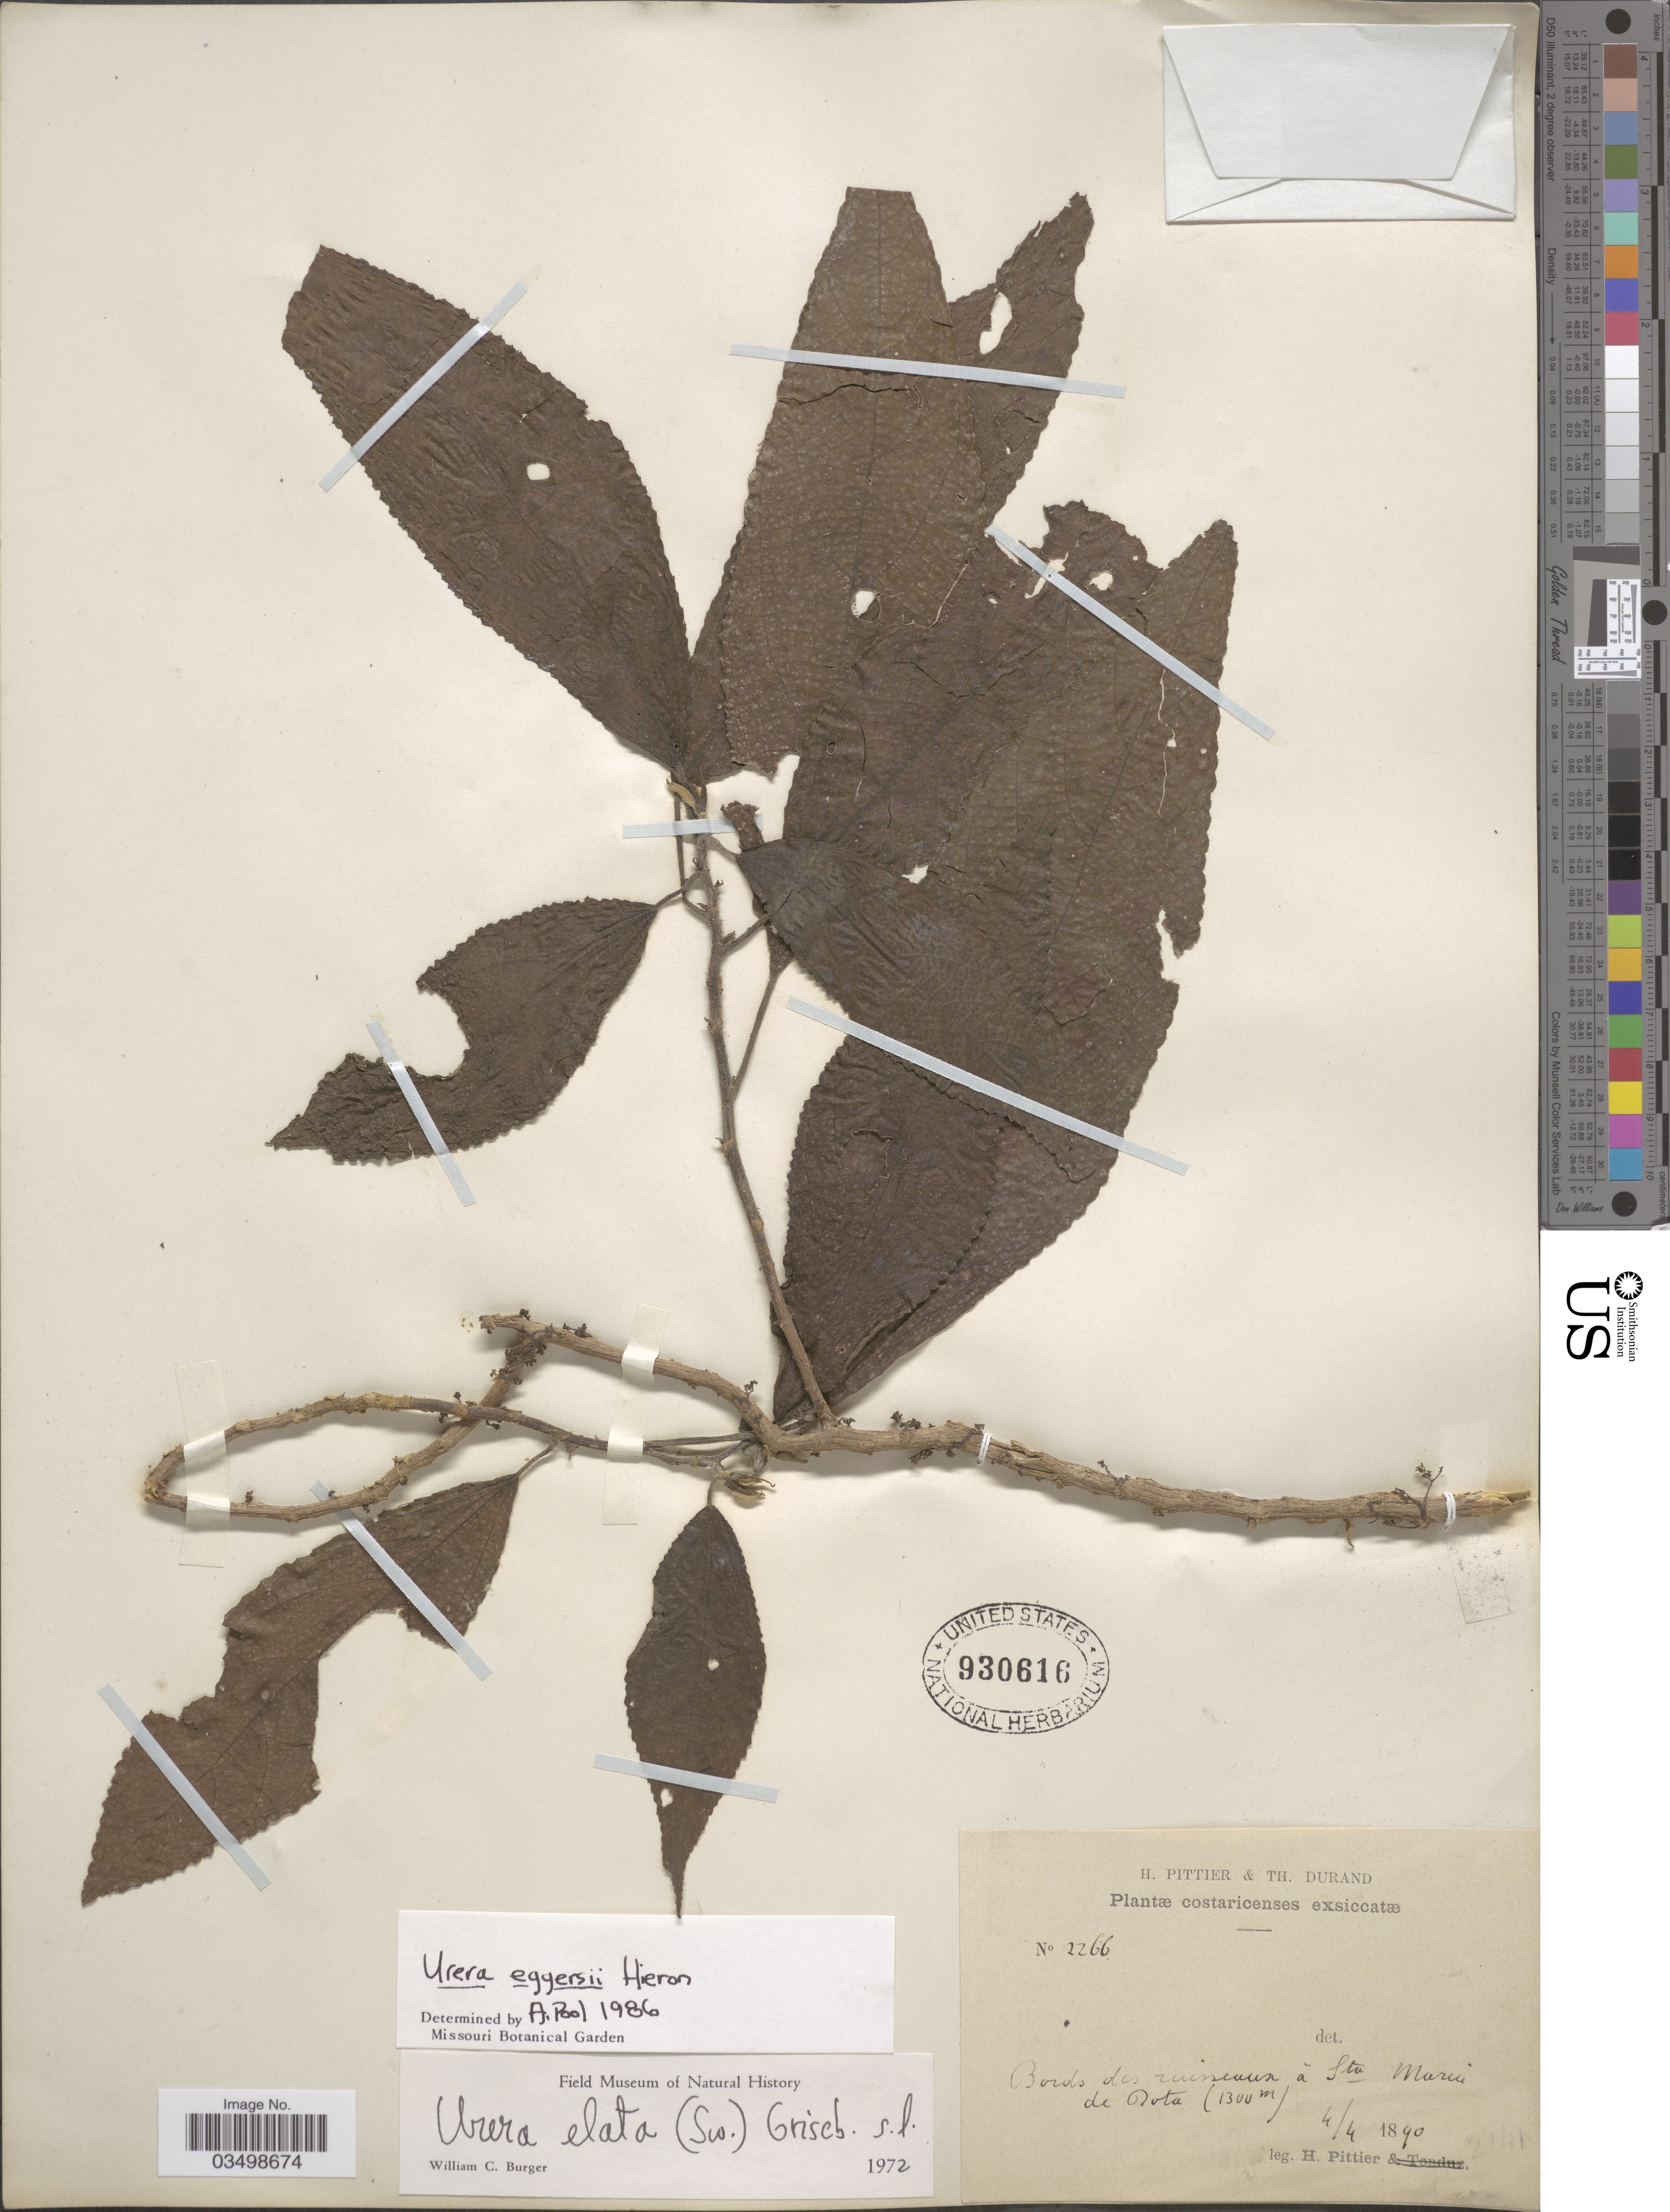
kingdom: Plantae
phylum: Tracheophyta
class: Magnoliopsida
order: Rosales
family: Urticaceae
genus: Urera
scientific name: Urera eggersii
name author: Hieron.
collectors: H. F. Pittier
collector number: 2266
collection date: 1890-04-04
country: Costa Rica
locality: Bords des ruisseaux á Sta Maria de Dota.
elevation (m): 1300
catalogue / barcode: US 930616